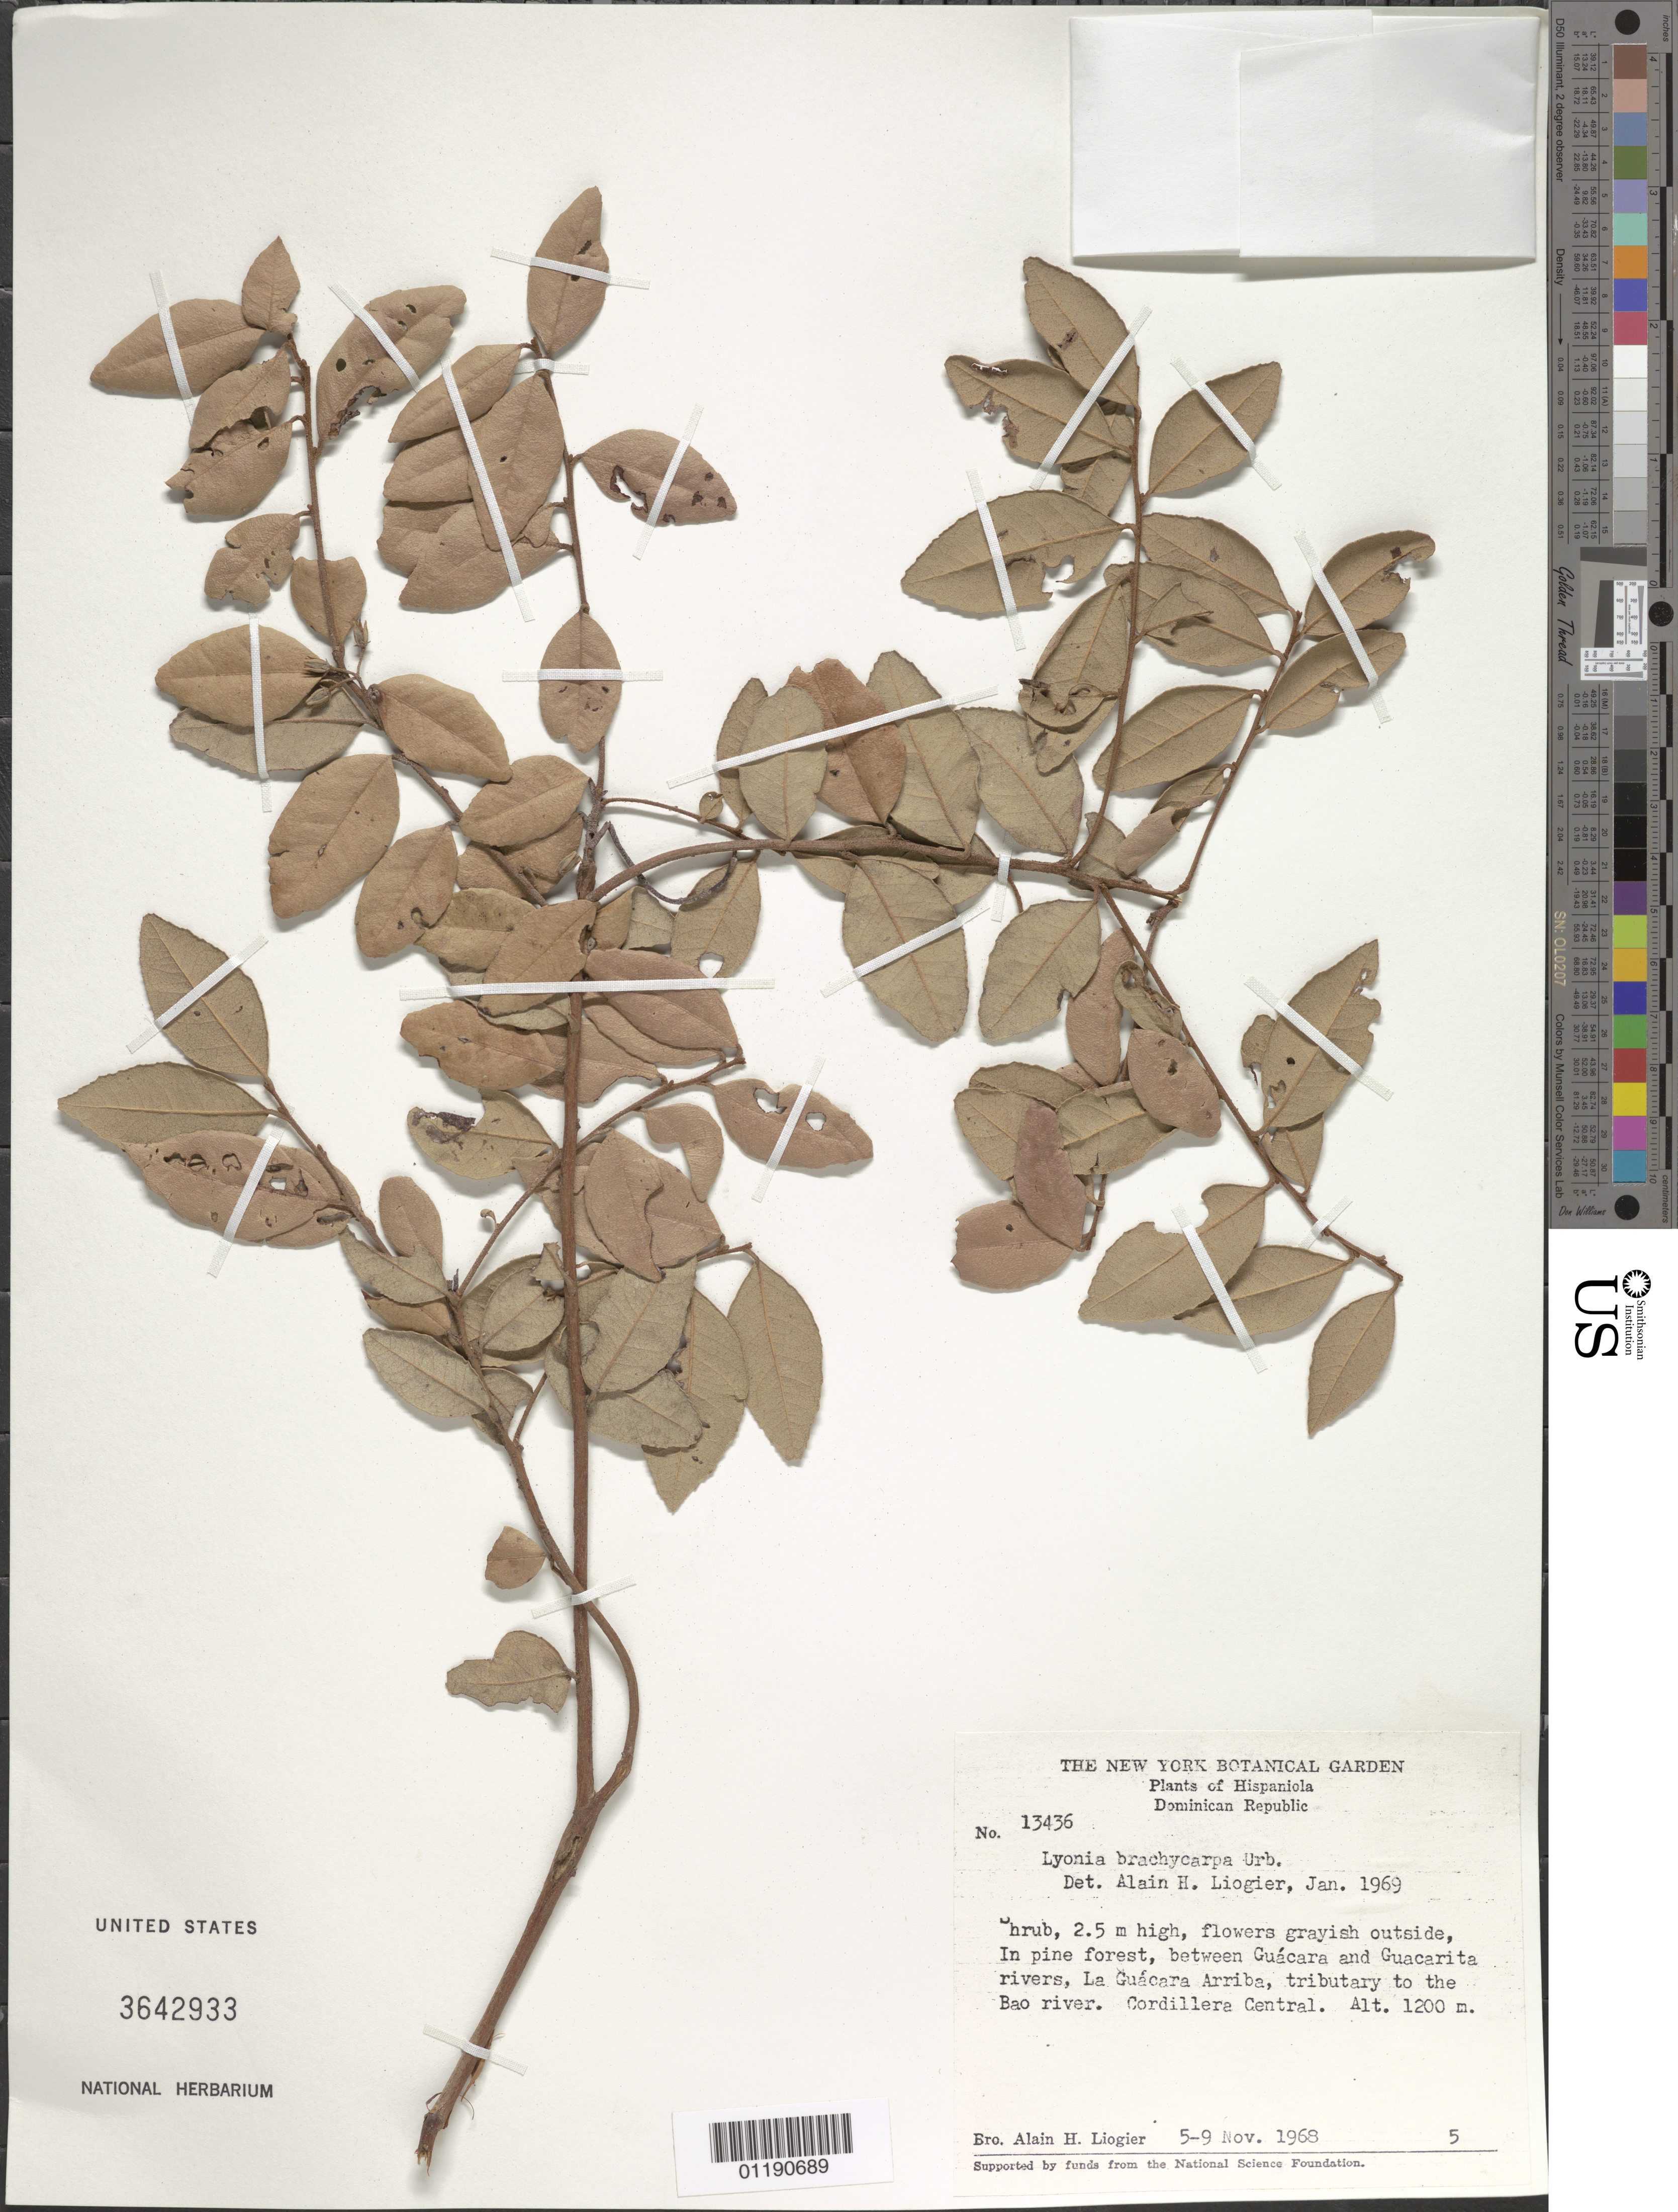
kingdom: Plantae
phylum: Tracheophyta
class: Magnoliopsida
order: Ericales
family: Ericaceae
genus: Lyonia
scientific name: Lyonia brachycarpa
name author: Urb. & Ekman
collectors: A. H. Liogier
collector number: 13436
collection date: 1968-11-05/1968-11-09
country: Dominican Republic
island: Hispaniola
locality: Between Guácara and Guacarita rivers, La Guácara Arriba, tributary to the Bao river. Cordillera Central.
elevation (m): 1200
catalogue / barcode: US 3642933